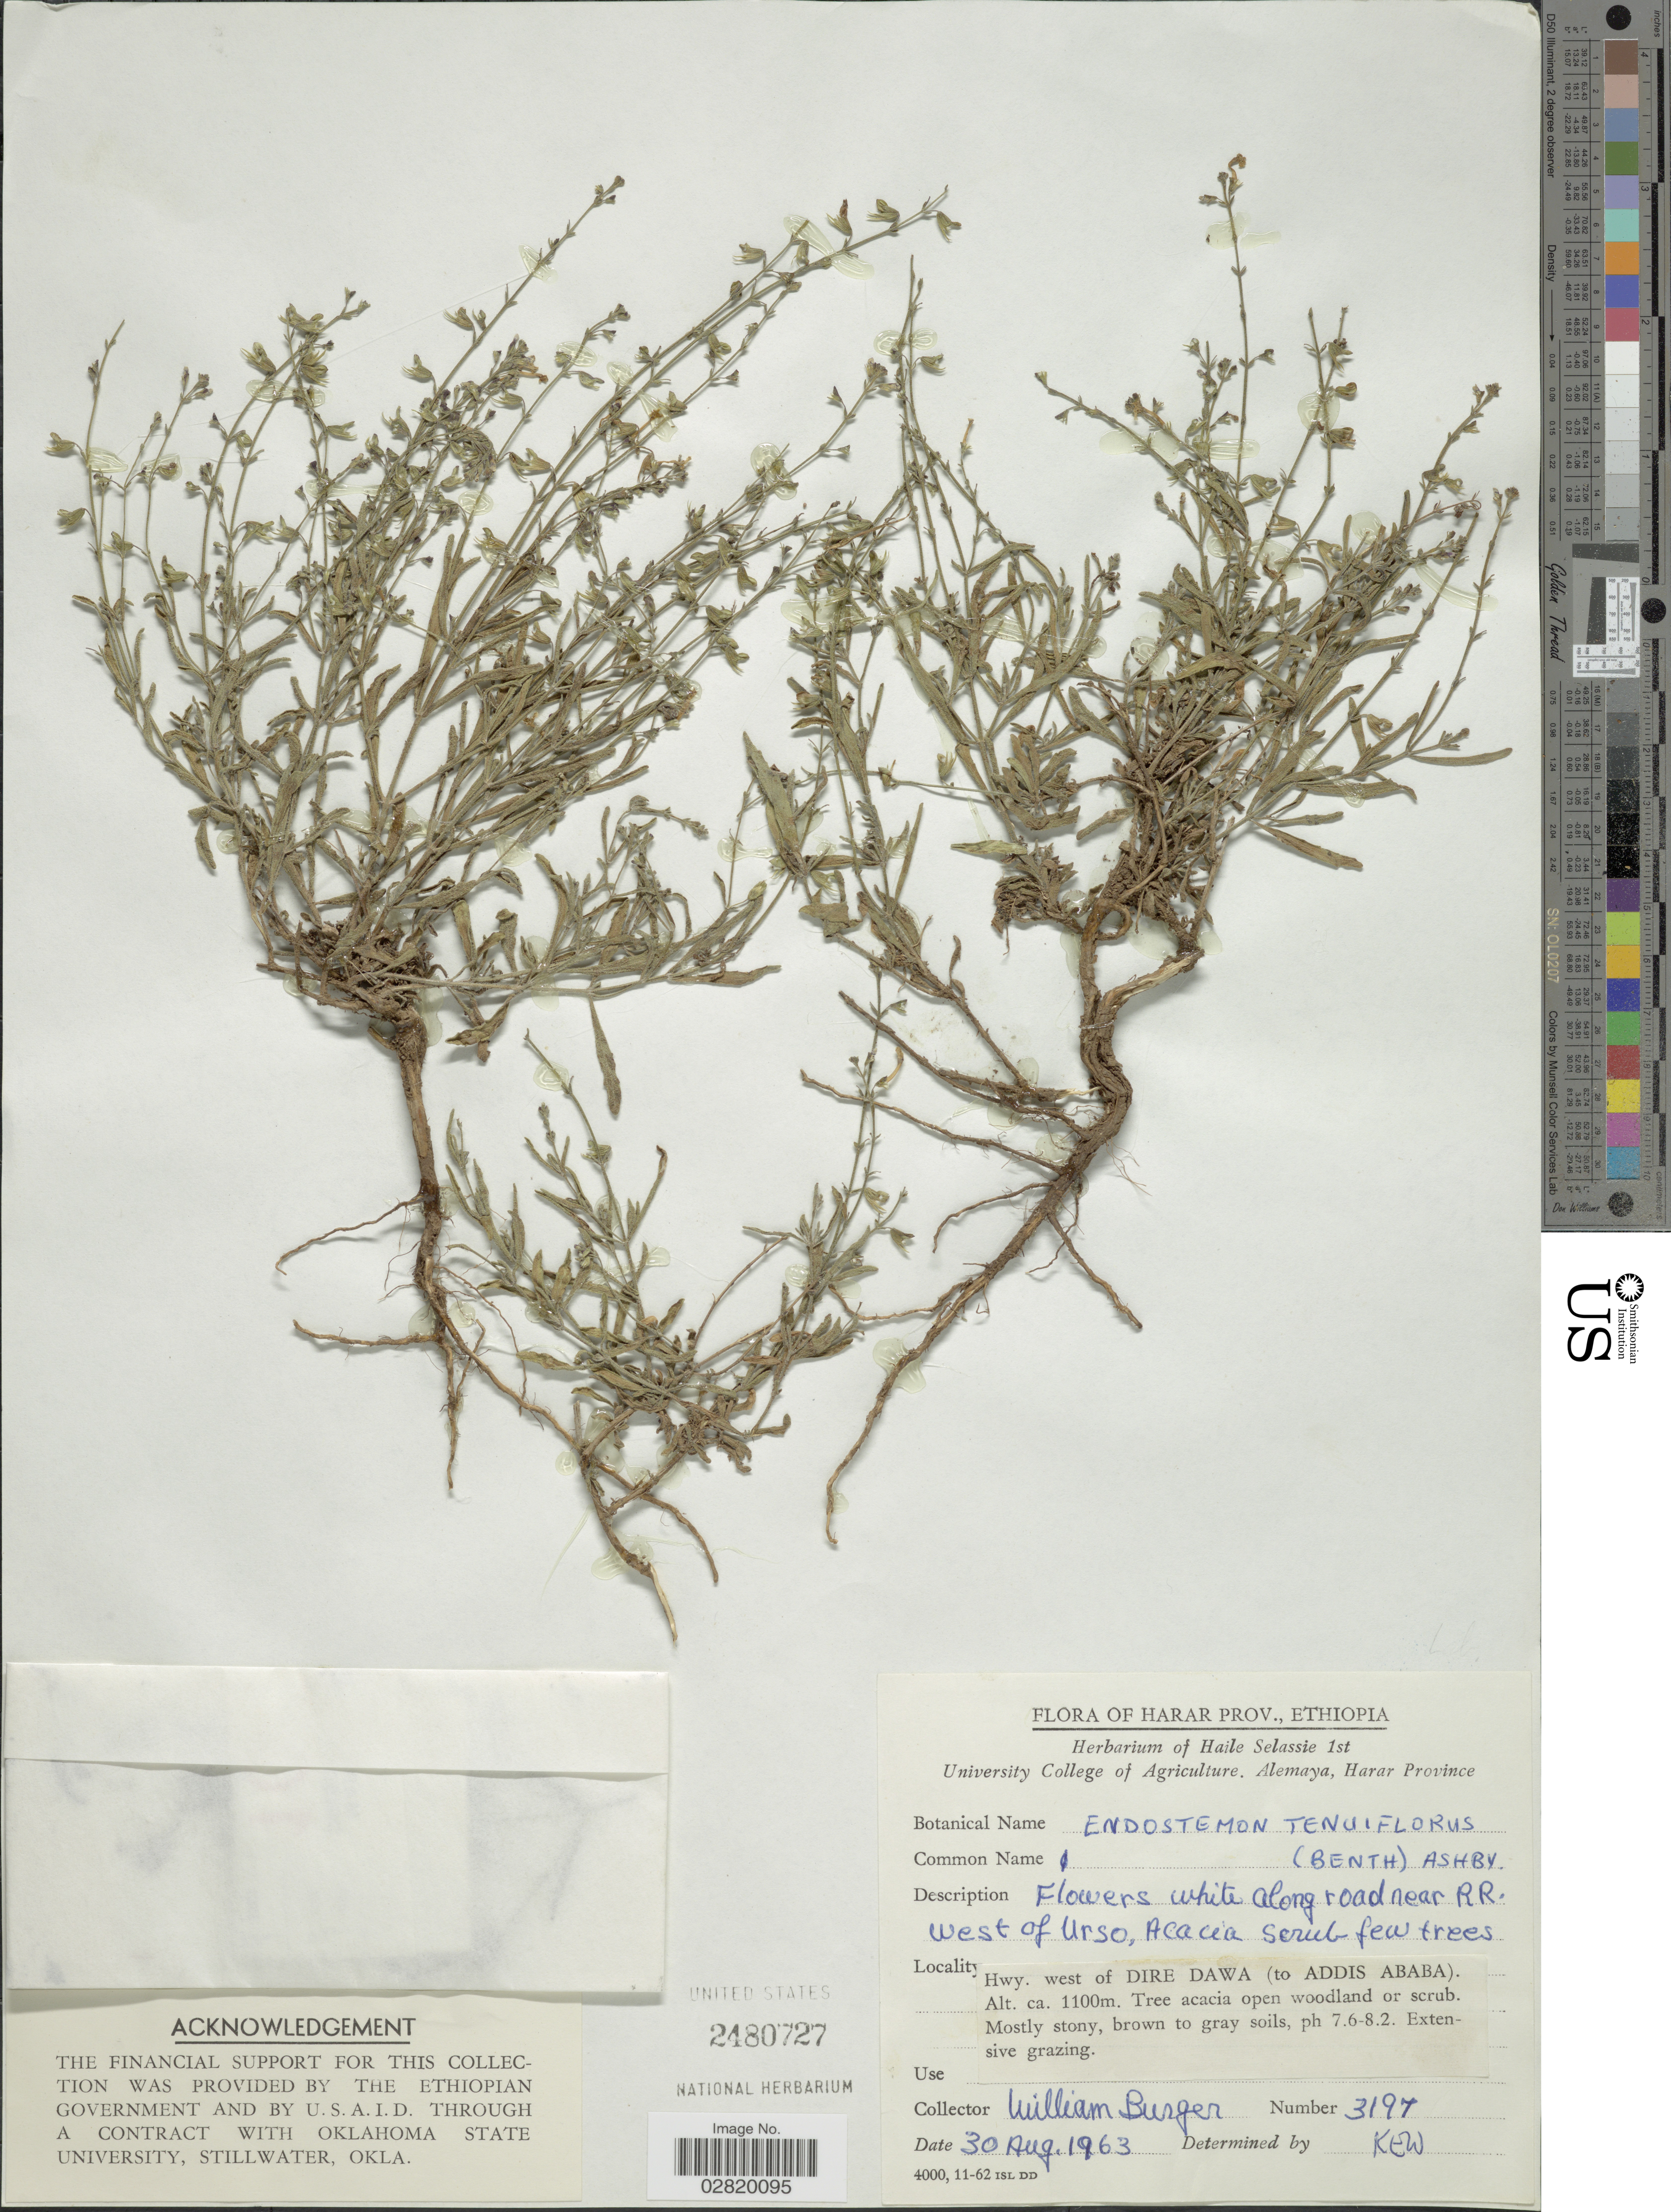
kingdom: Plantae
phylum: Tracheophyta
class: Magnoliopsida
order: Lamiales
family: Lamiaceae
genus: Endostemon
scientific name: Endostemon tenuiflorus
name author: (Benth.) M.R. Ashby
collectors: W. Burger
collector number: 3197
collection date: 1963-08-30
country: Ethiopia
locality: Harar Prov., Hwy. west of Dire Dawa (to Addis Ababa).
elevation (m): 1100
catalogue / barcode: US 2480727